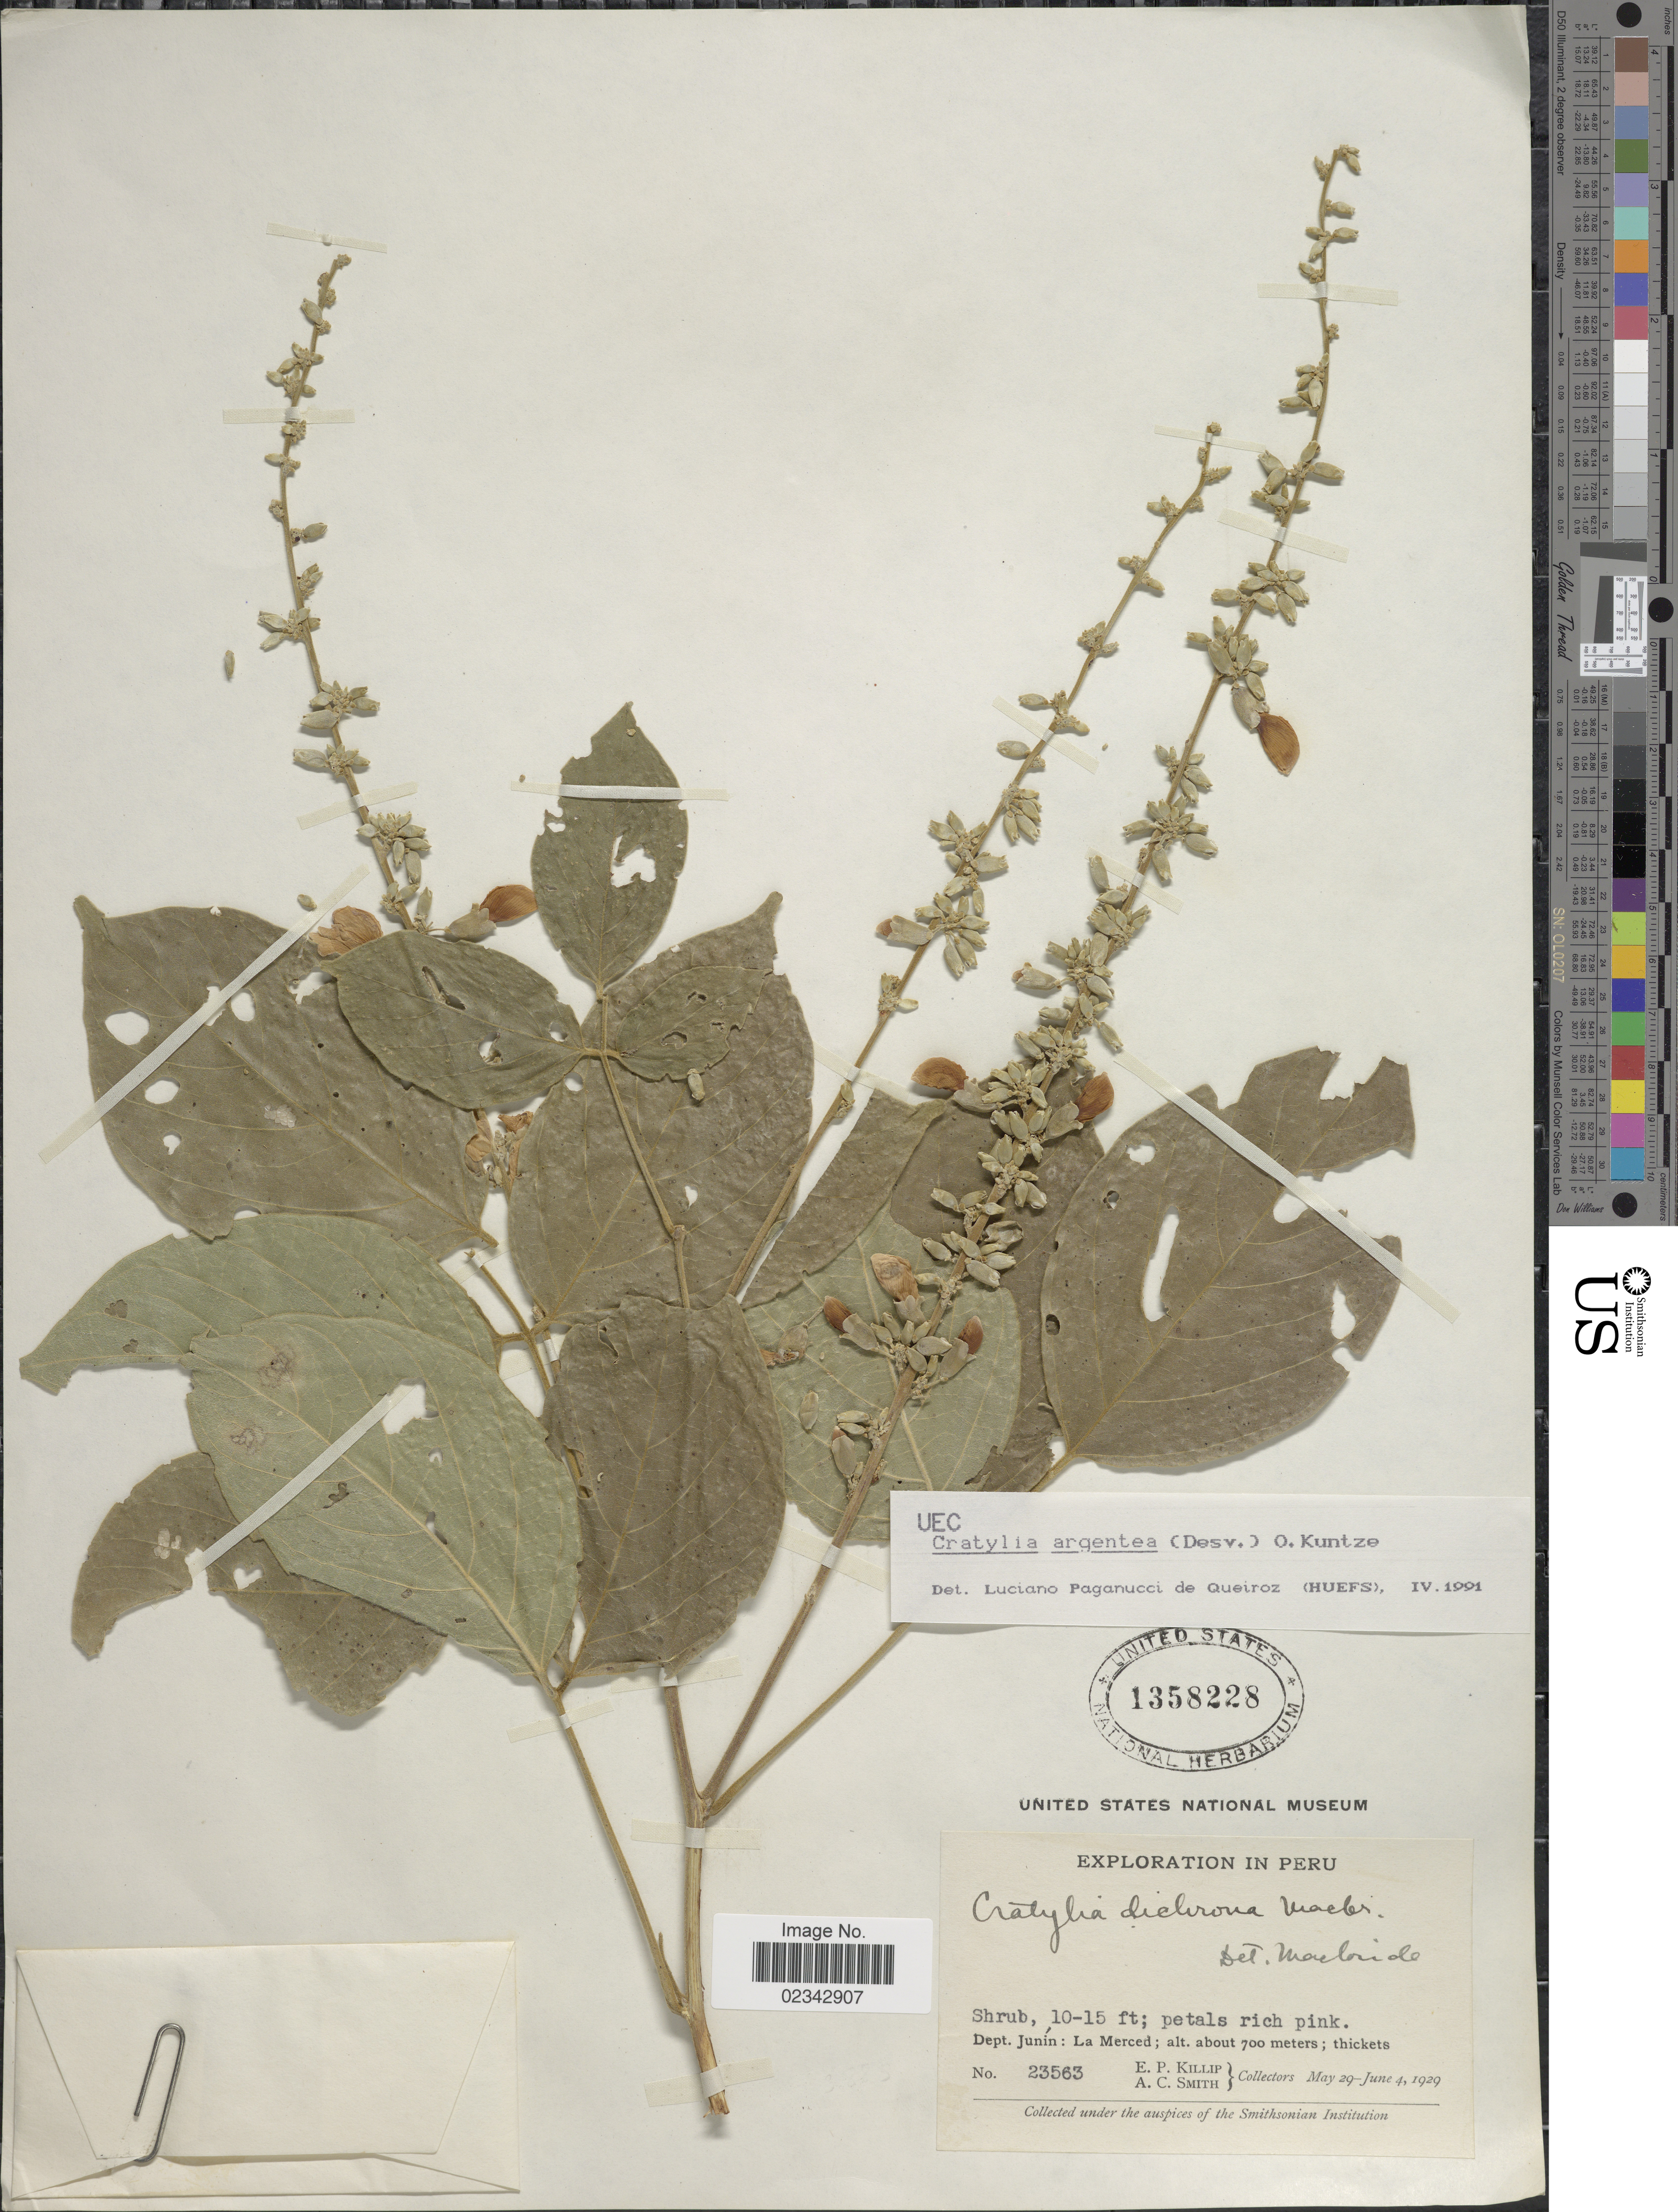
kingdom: Plantae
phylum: Tracheophyta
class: Magnoliopsida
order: Fabales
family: Fabaceae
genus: Cratylia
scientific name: Cratylia argentea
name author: (Desv.) Kuntze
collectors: E. P. Killip & A. C. Smith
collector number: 23563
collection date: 1929-05-29/1929-06-04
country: Peru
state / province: Junín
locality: Dept. Junín: La Merced; thickets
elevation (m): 700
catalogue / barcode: US 1358228